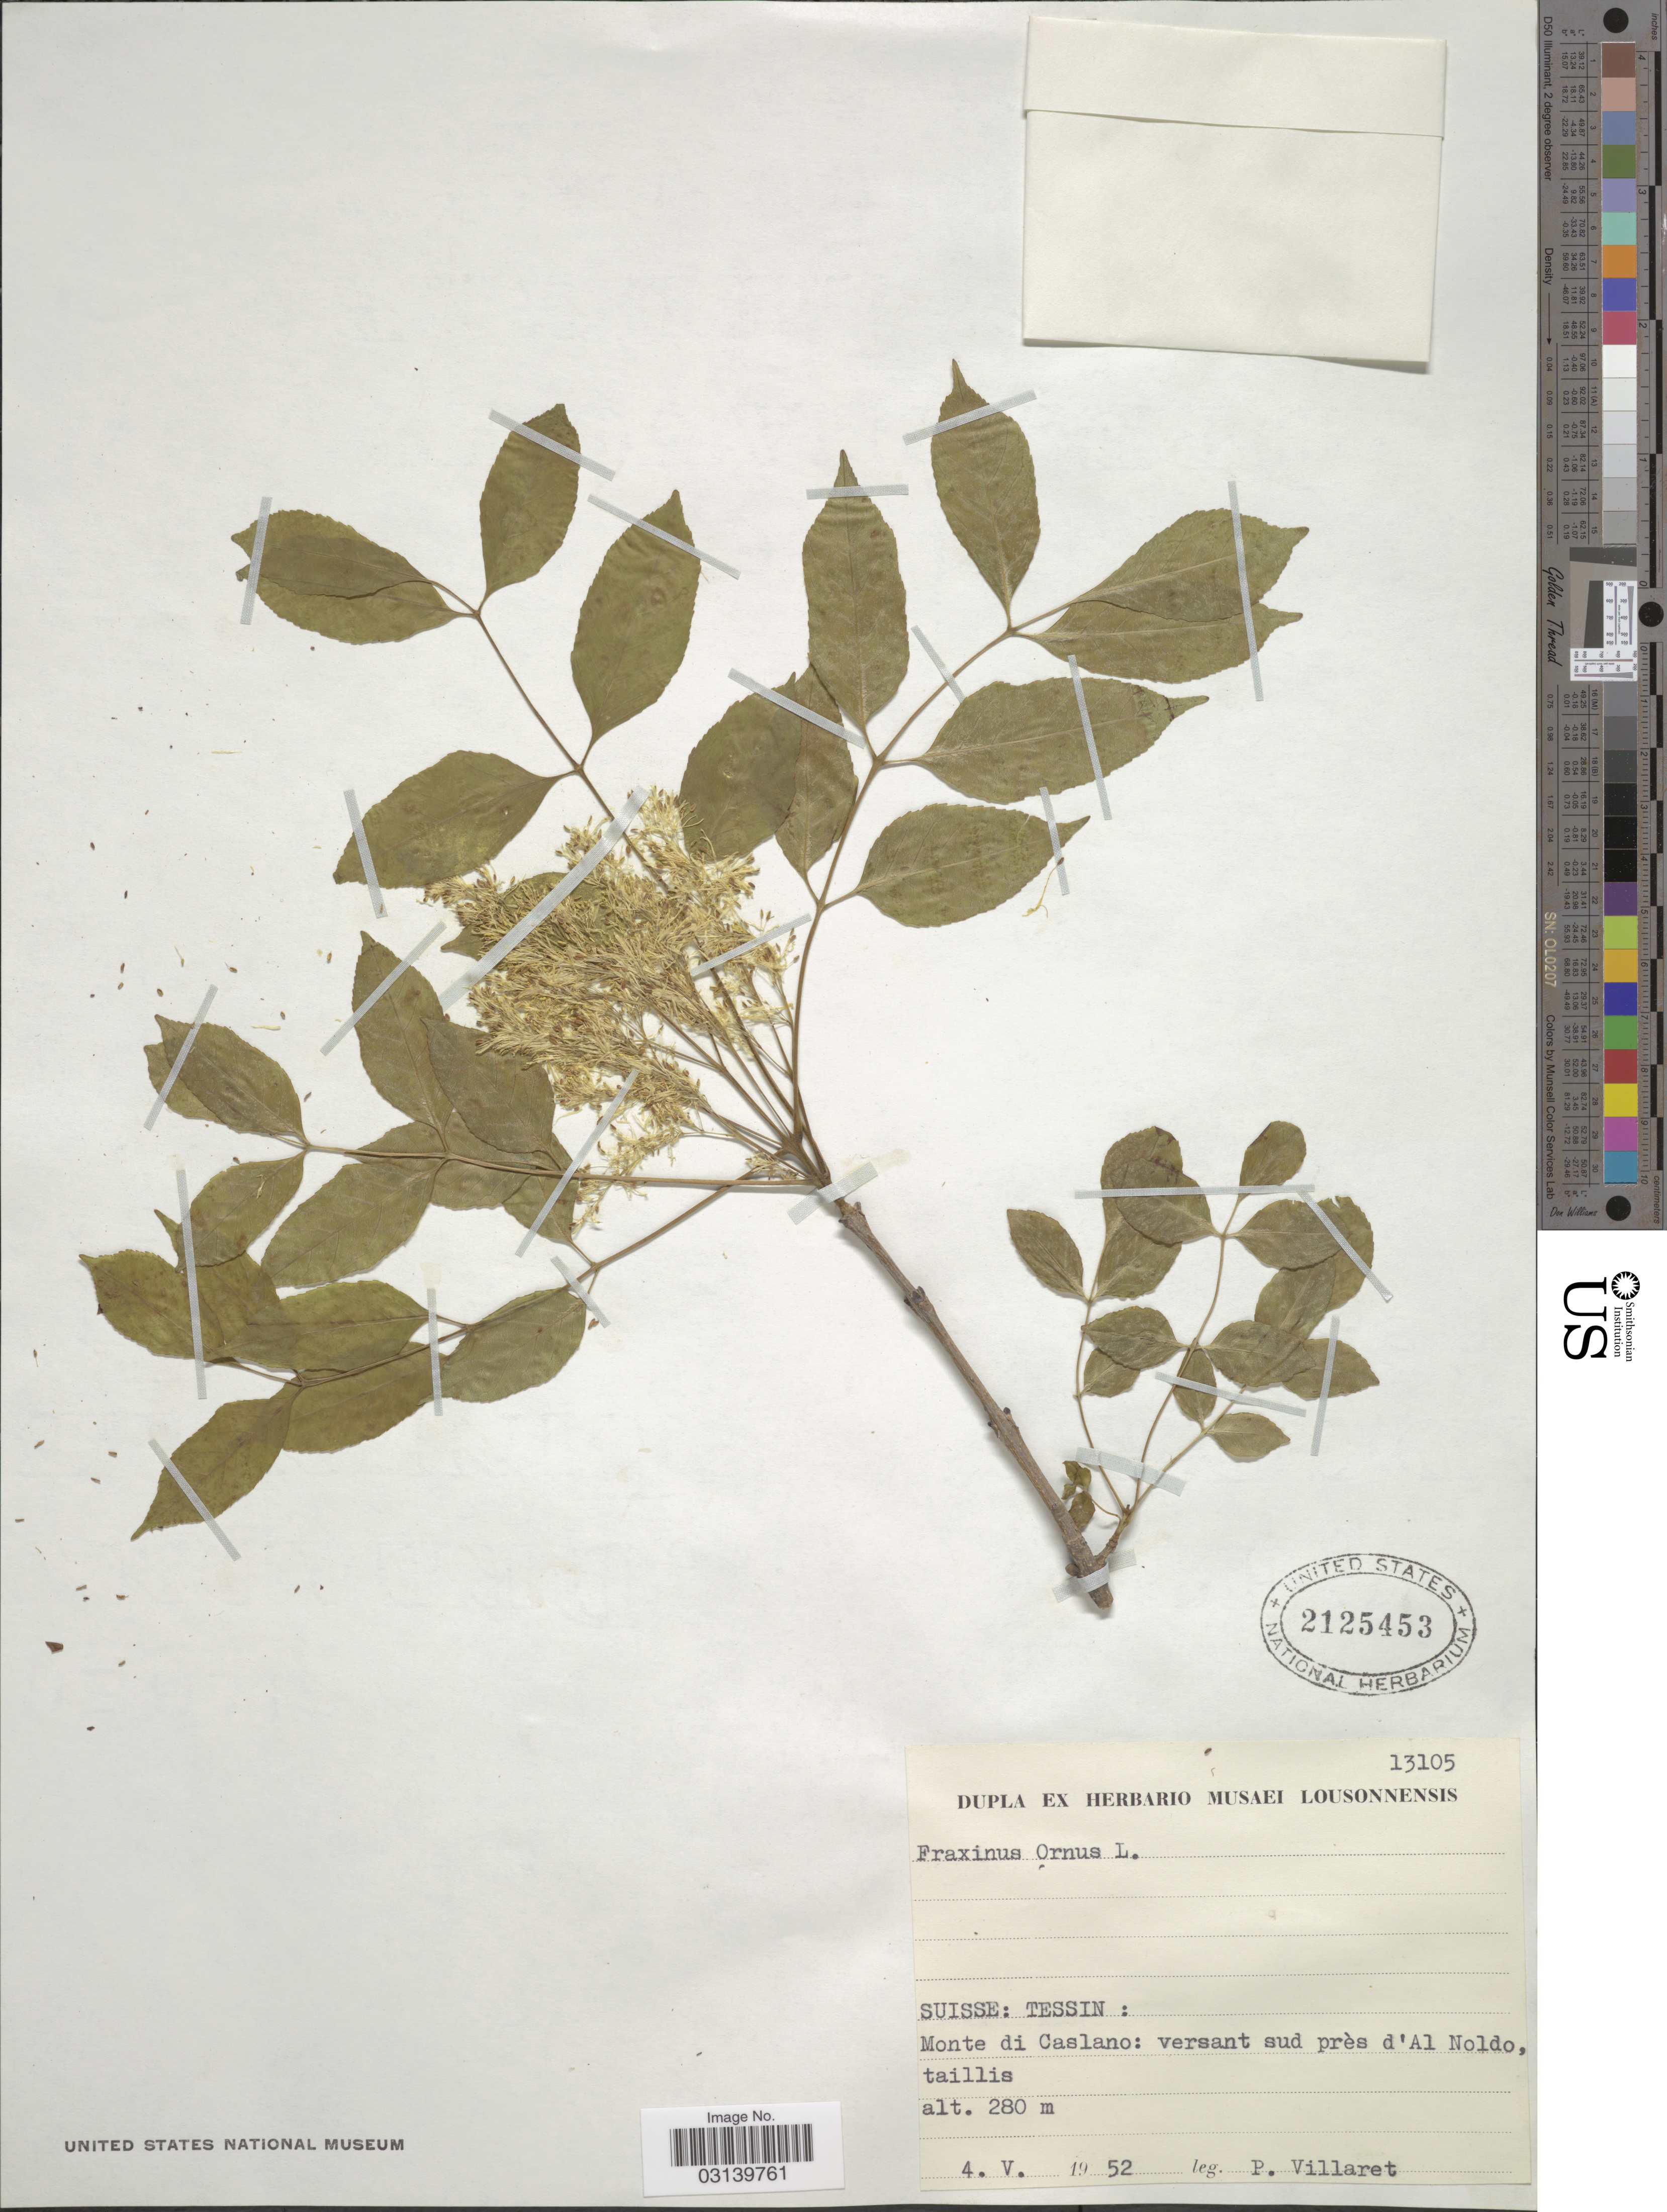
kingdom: Plantae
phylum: Tracheophyta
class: Magnoliopsida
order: Lamiales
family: Oleaceae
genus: Fraxinus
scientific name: Fraxinus ornus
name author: L.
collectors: P. Villaret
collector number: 13105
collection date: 1952-05-04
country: Switzerland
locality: Tessin: Monte di Caslano: versant sud près d'Al Noldo, taillis.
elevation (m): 280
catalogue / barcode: US 2125453